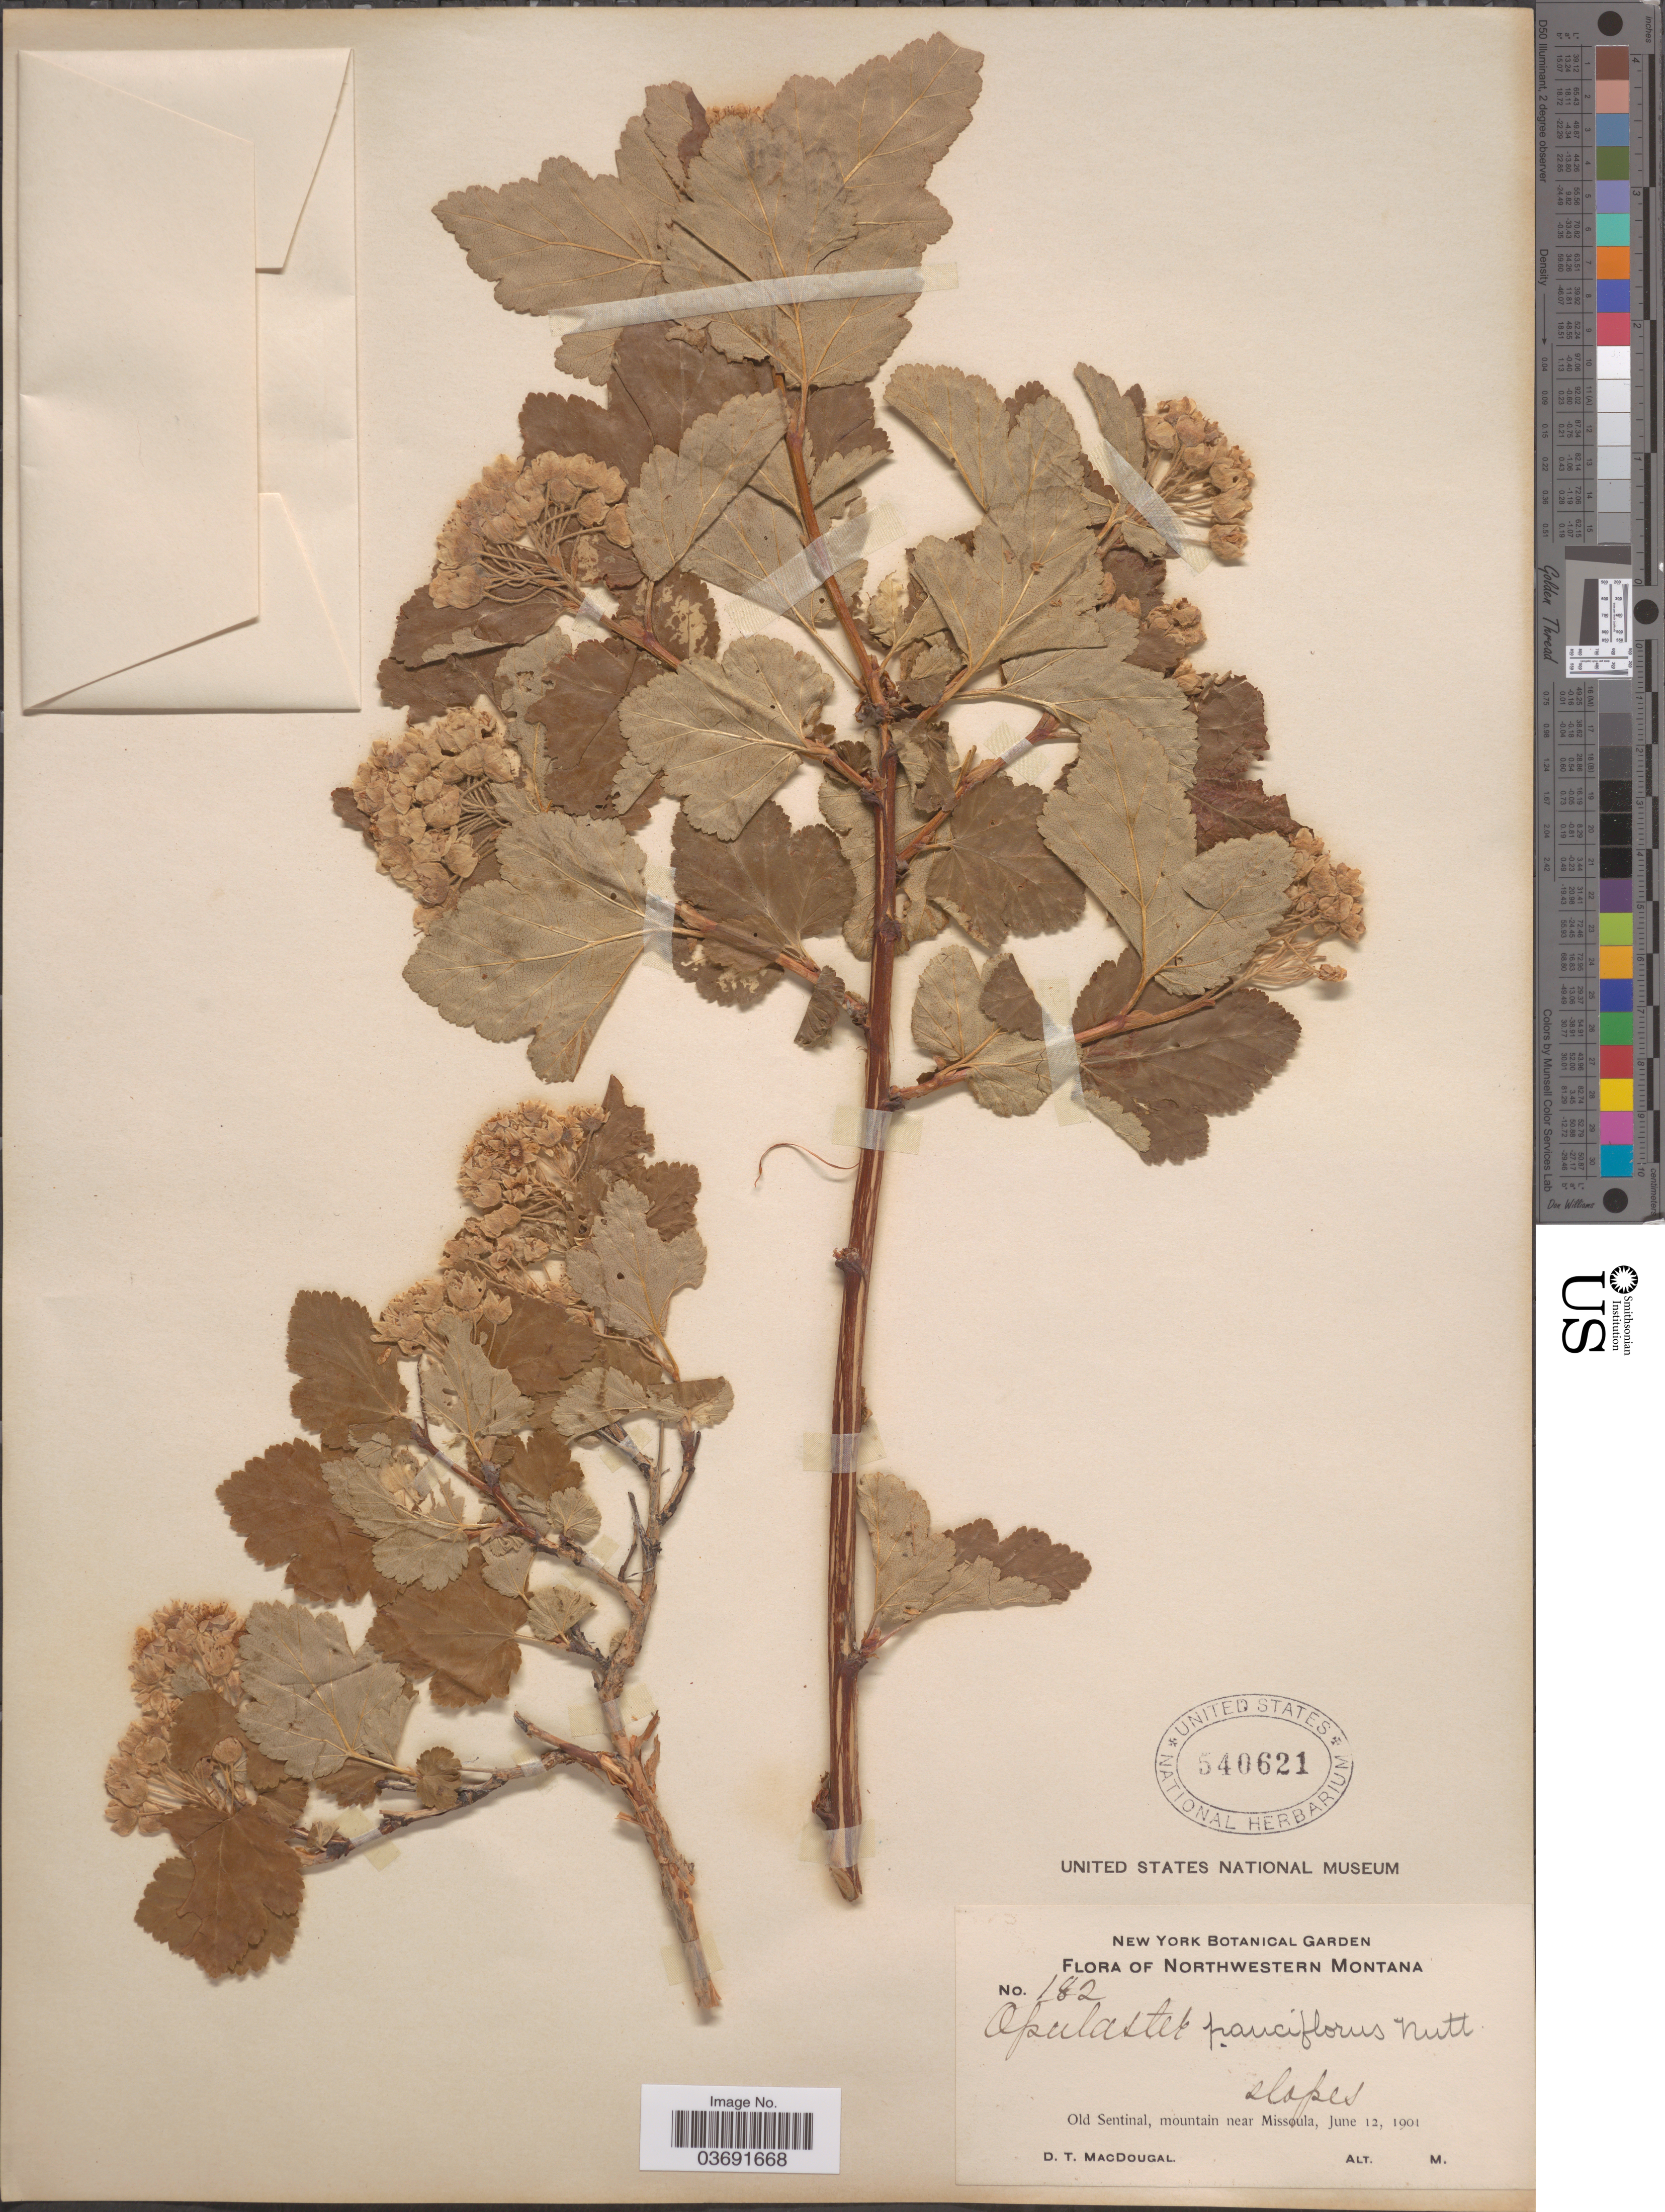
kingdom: Plantae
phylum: Tracheophyta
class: Magnoliopsida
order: Rosales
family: Rosaceae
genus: Physocarpus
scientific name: Physocarpus malvaceus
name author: (Greene) Kuntze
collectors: D. T. MacDougal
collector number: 182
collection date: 1901-06-12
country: United States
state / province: Montana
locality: Northwestern Montana. Old Sentinal, mountain near Missoula.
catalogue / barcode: US 540621